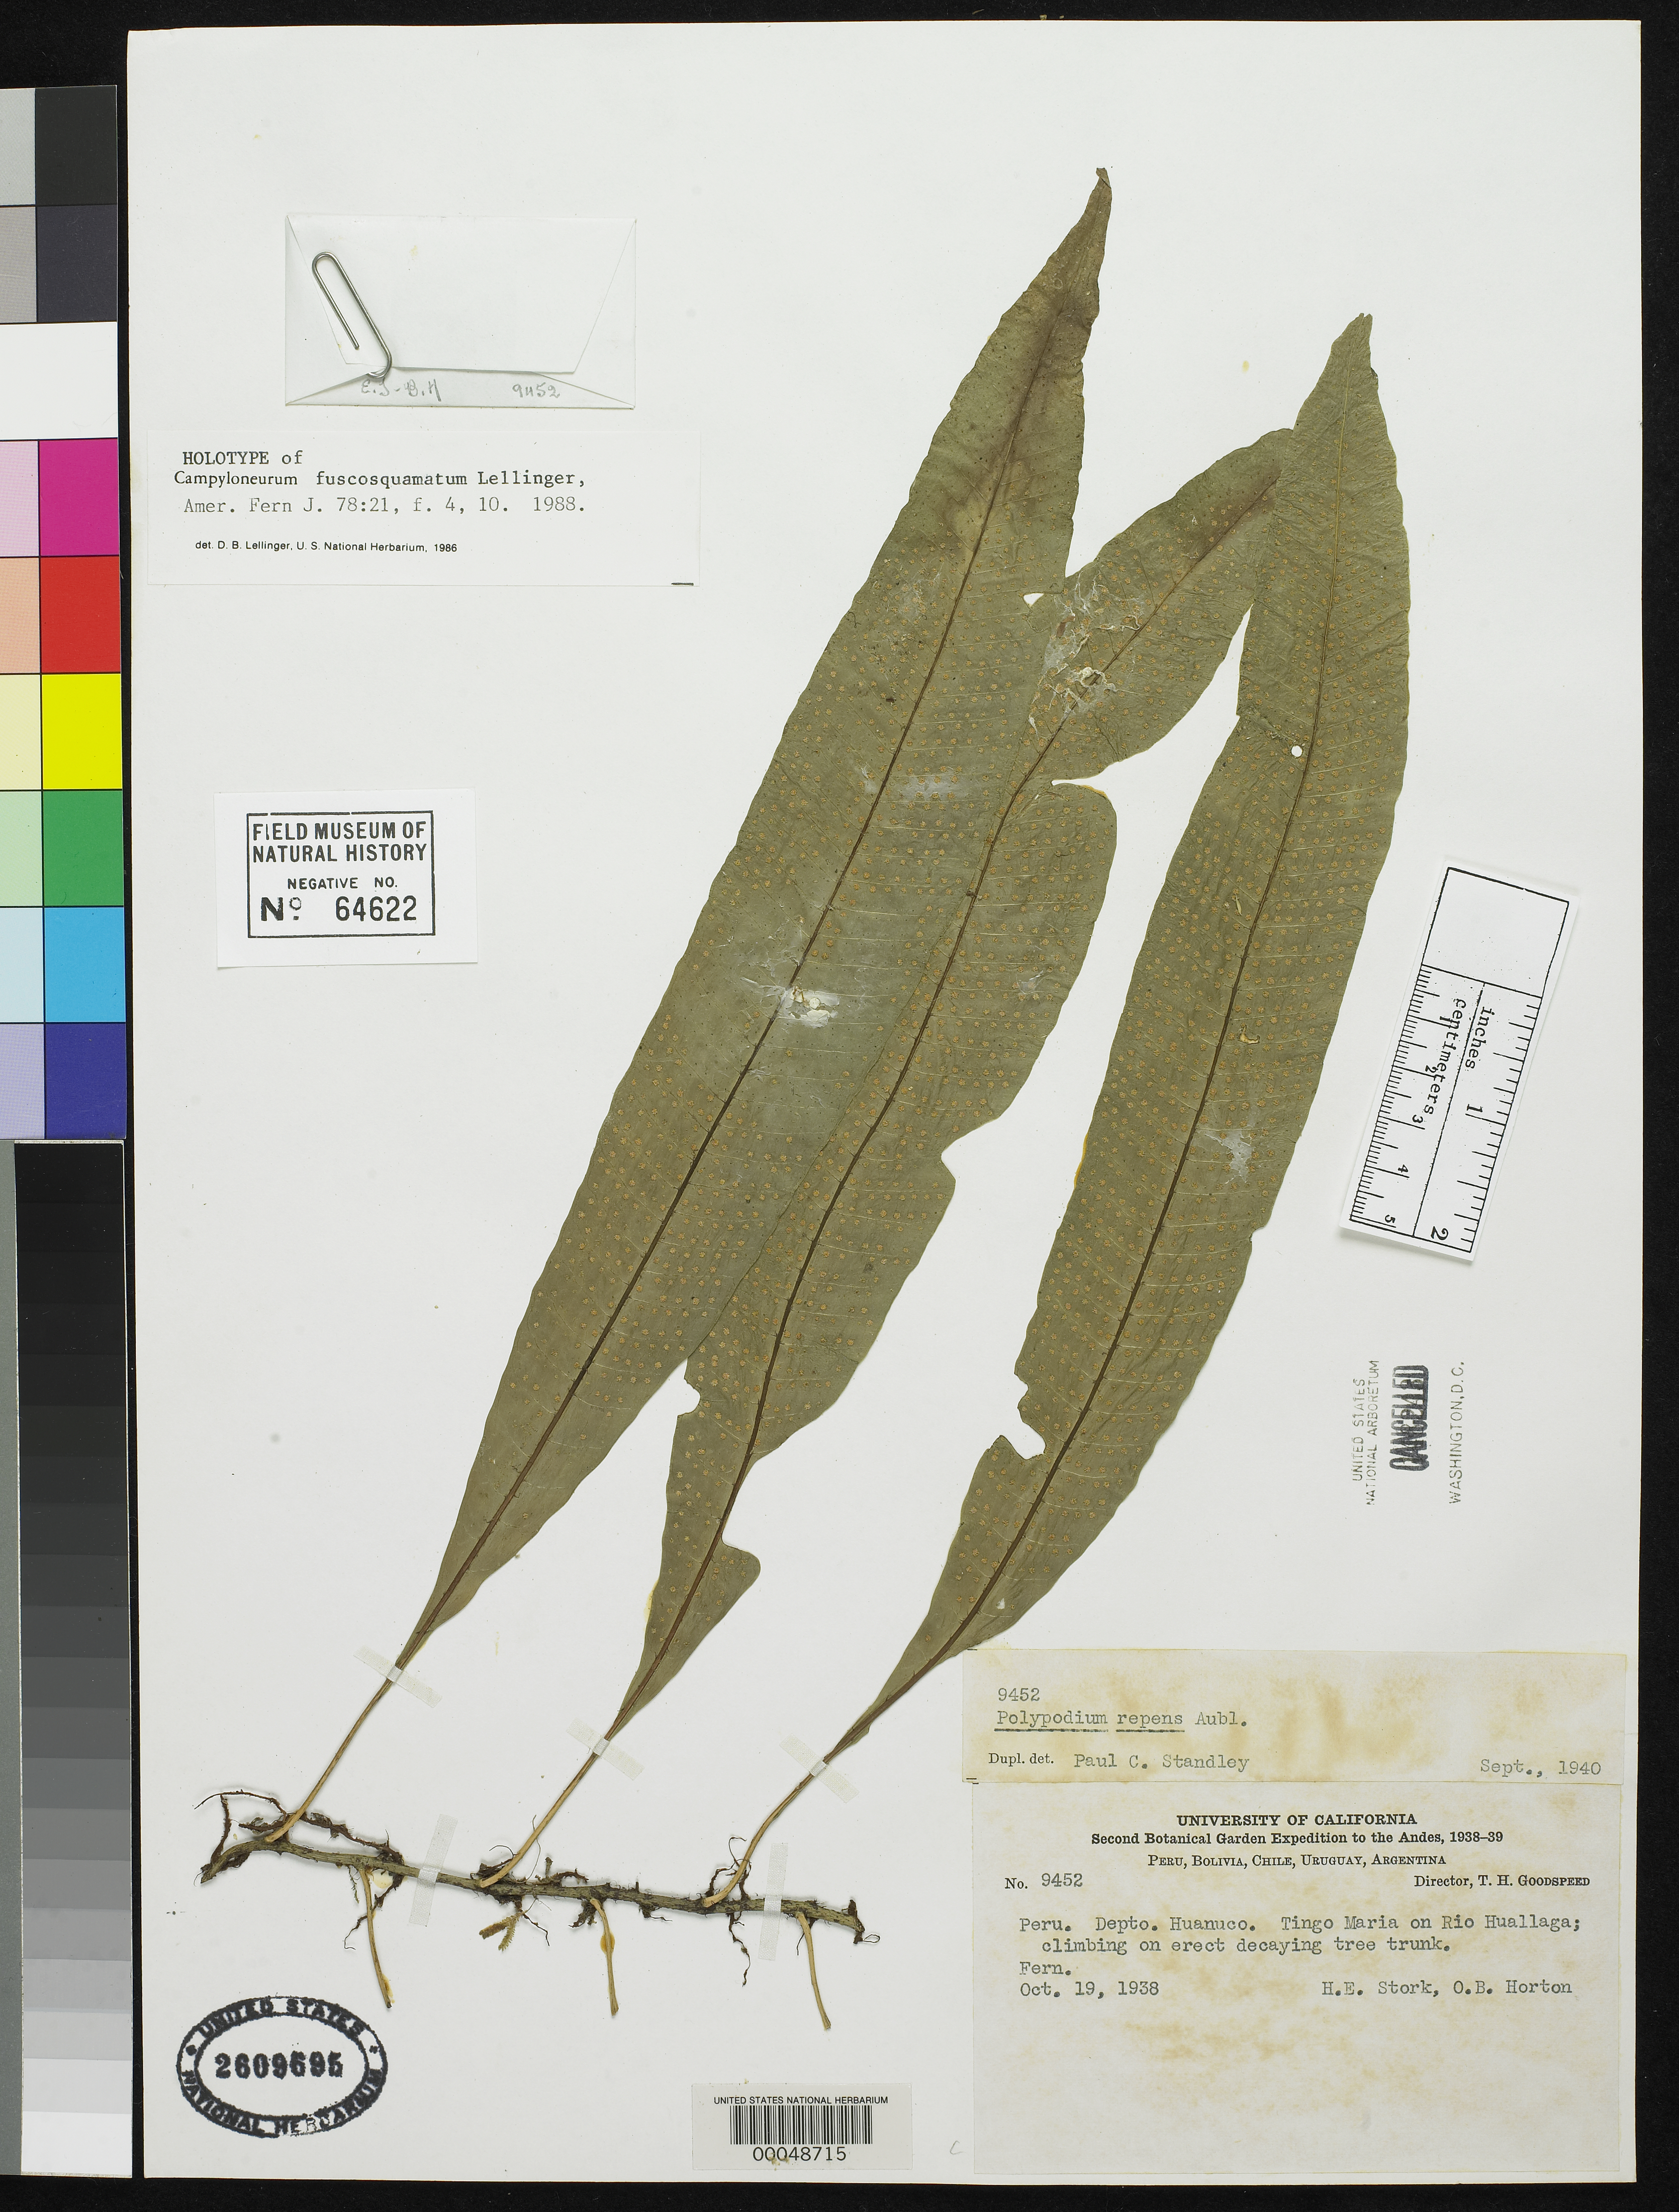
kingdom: Plantae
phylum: Tracheophyta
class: Polypodiopsida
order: Polypodiales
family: Polypodiaceae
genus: Campyloneurum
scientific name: Campyloneurum fuscosquamatum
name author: Lellinger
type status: Holotype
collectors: H. E. Stork & O. B. Horton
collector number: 9452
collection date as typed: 19 Oct 1938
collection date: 1938-10-19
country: Peru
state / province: Huánuco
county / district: Leoncio Prado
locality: Tingo María on Río Huallaga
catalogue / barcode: US 2609695